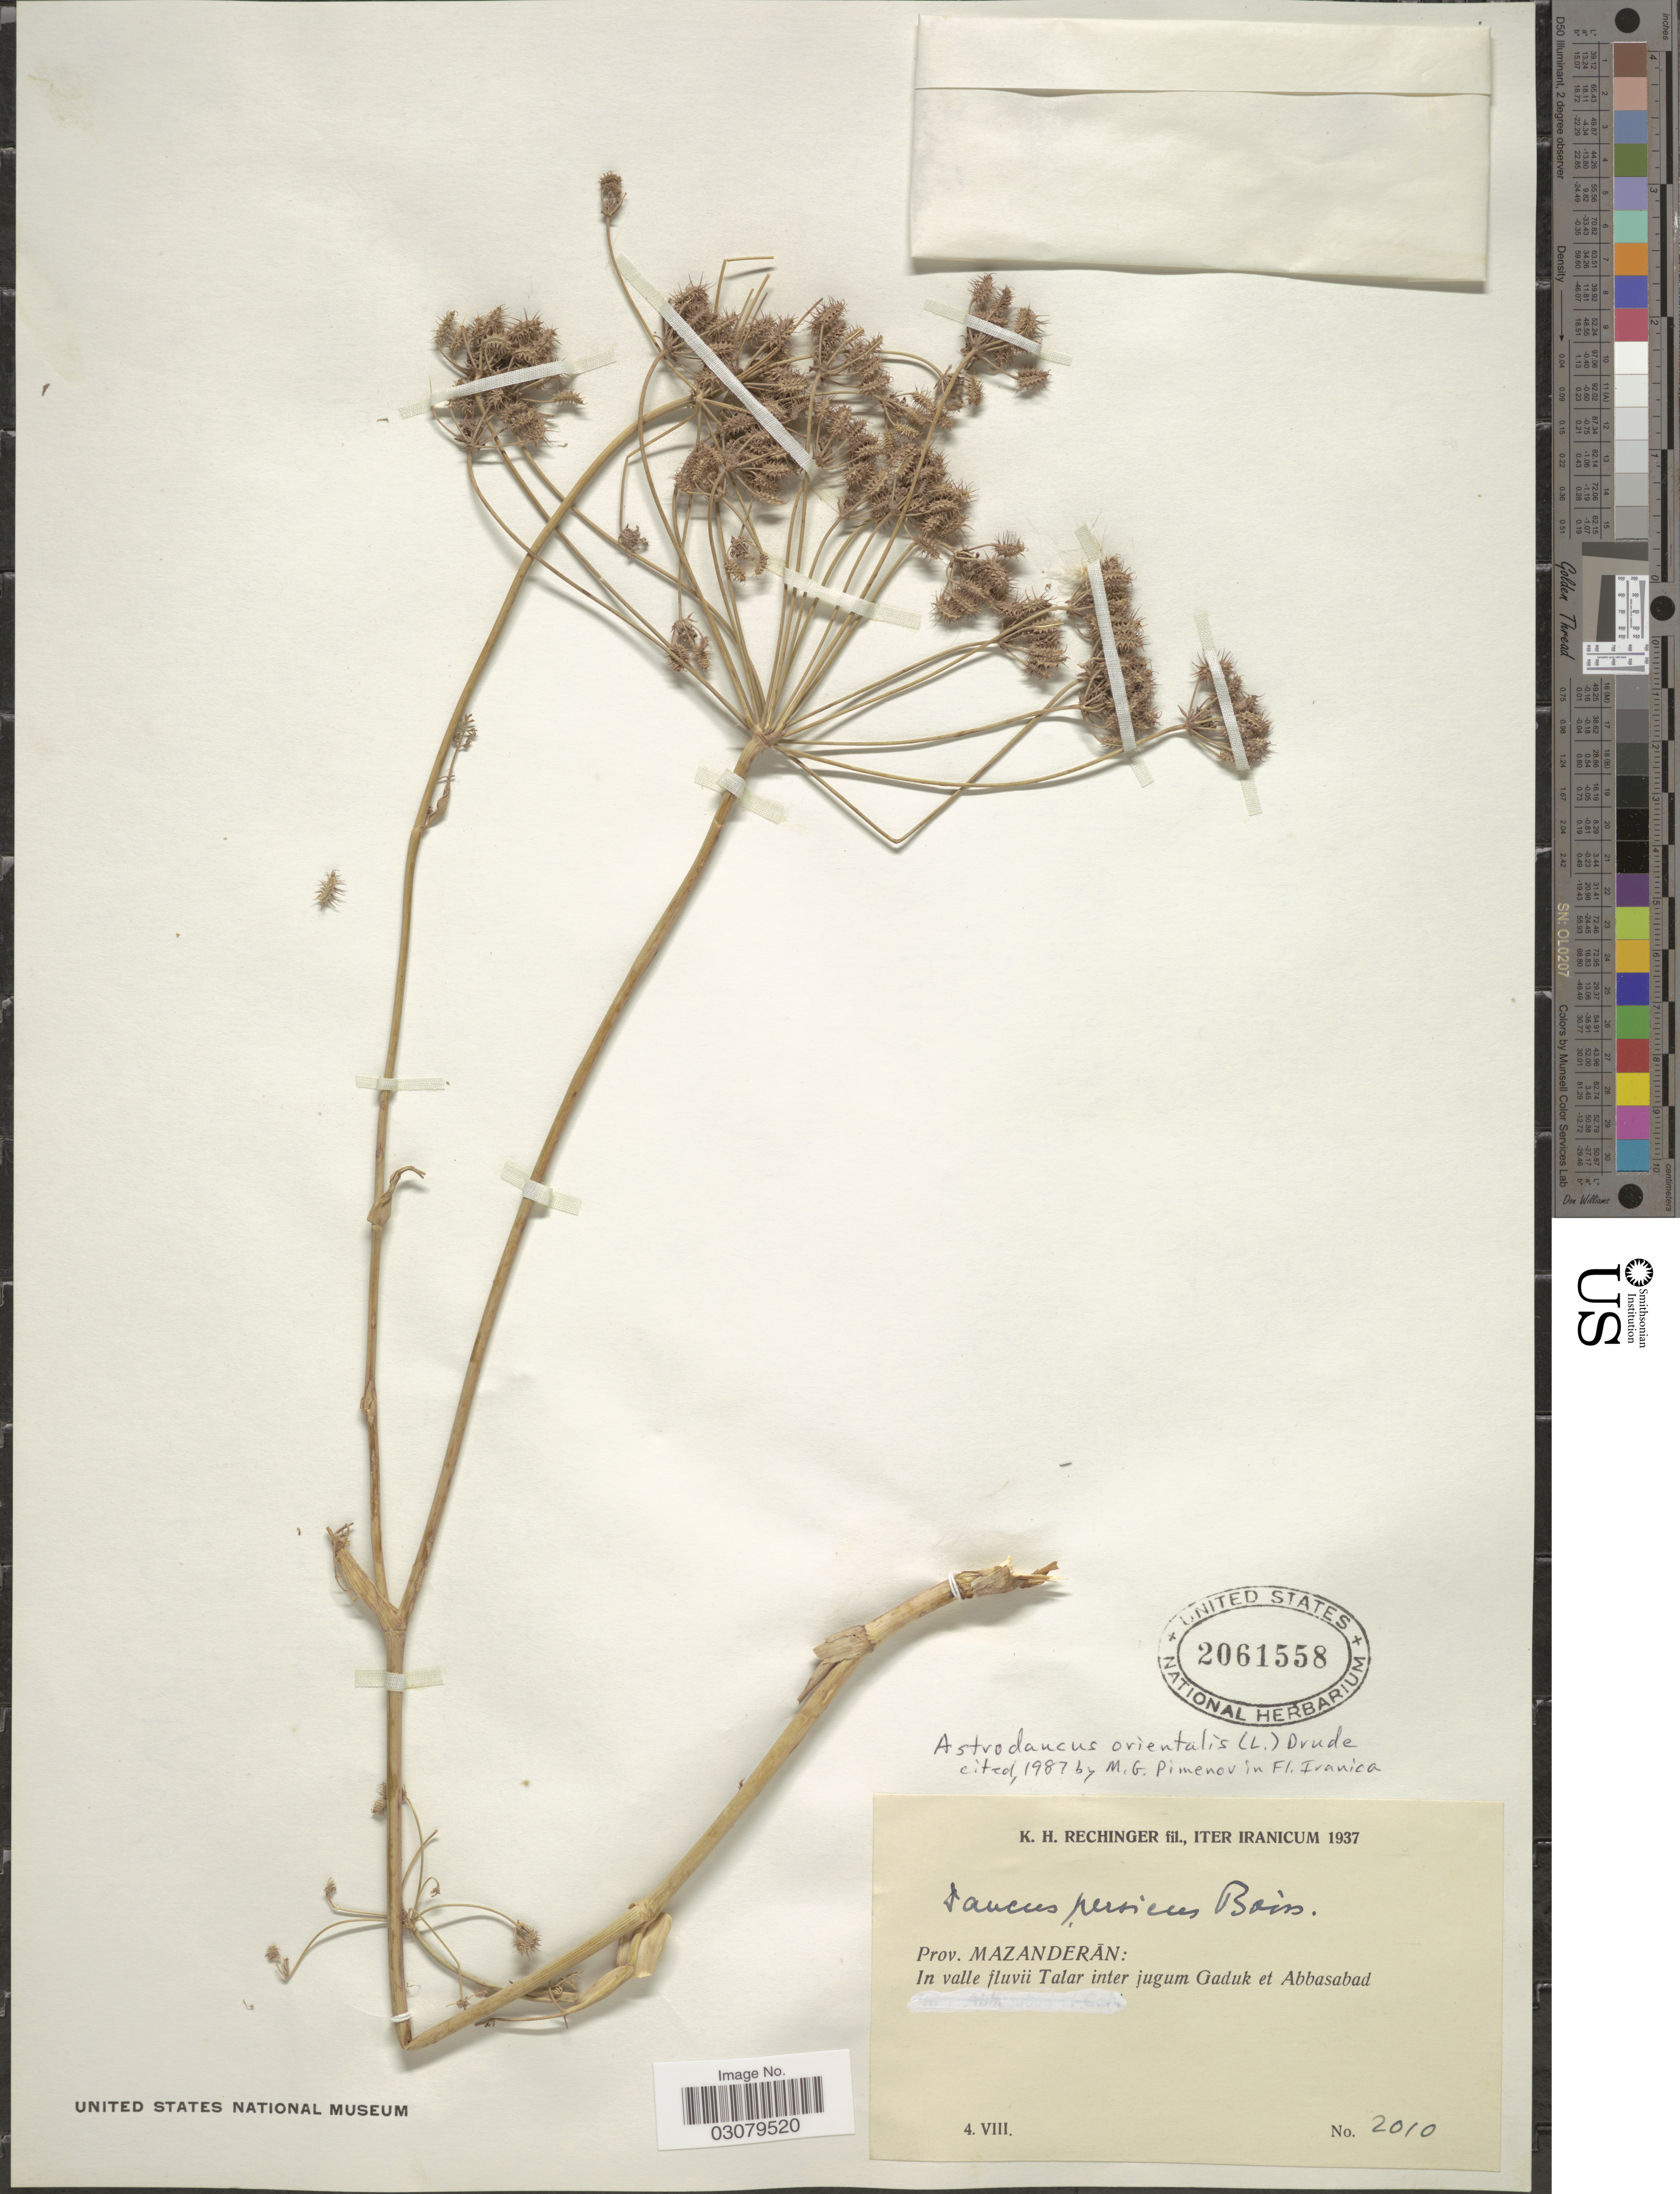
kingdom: Plantae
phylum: Tracheophyta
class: Magnoliopsida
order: Apiales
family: Apiaceae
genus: Astrodaucus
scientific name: Astrodaucus orientalis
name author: (L.) Drude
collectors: K. H. Rechinger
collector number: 2010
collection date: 1937-08-04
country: Iran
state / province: Mazandaran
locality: In valle fluvii Talar inter jugum Gaduk et Abbasabad.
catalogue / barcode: US 2061558